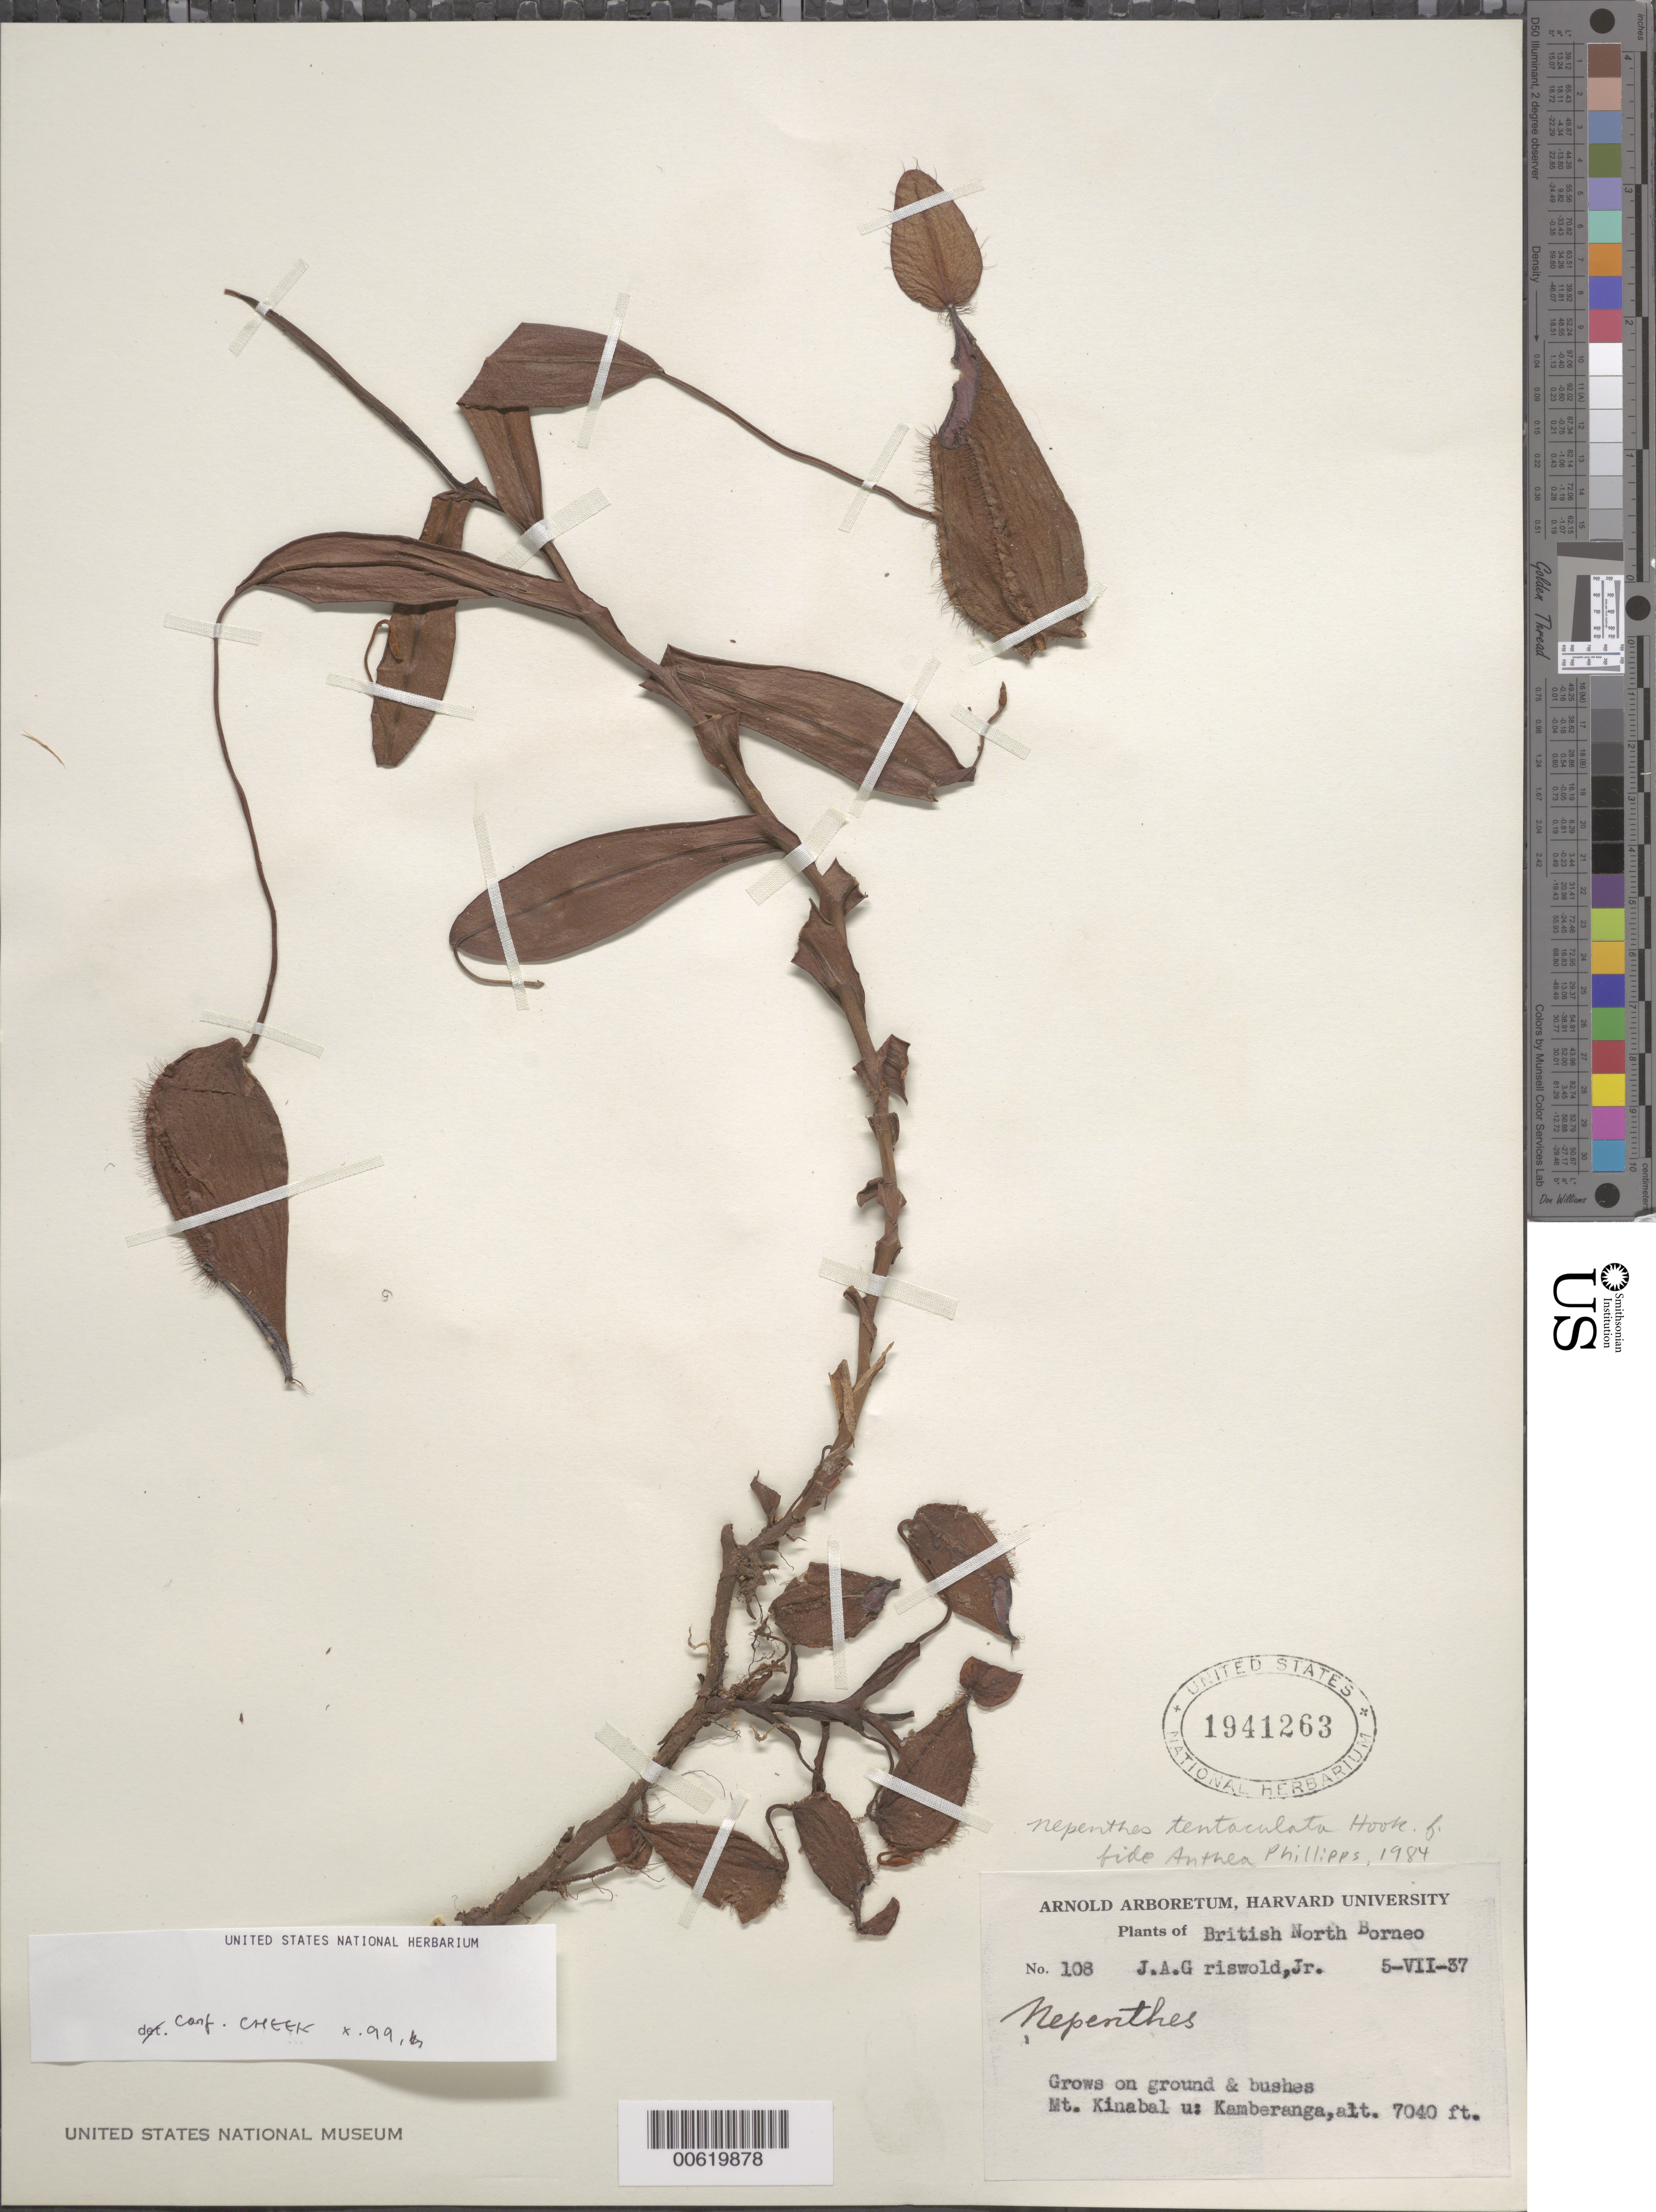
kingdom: Plantae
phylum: Tracheophyta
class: Magnoliopsida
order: Caryophyllales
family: Nepenthaceae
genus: Nepenthes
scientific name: Nepenthes tentaculata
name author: Hook. f.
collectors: J. Griswold Jr.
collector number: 108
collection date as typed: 05 Jul 1937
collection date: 1937-07-05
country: Malaysia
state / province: Sabah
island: Borneo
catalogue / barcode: US 1941263